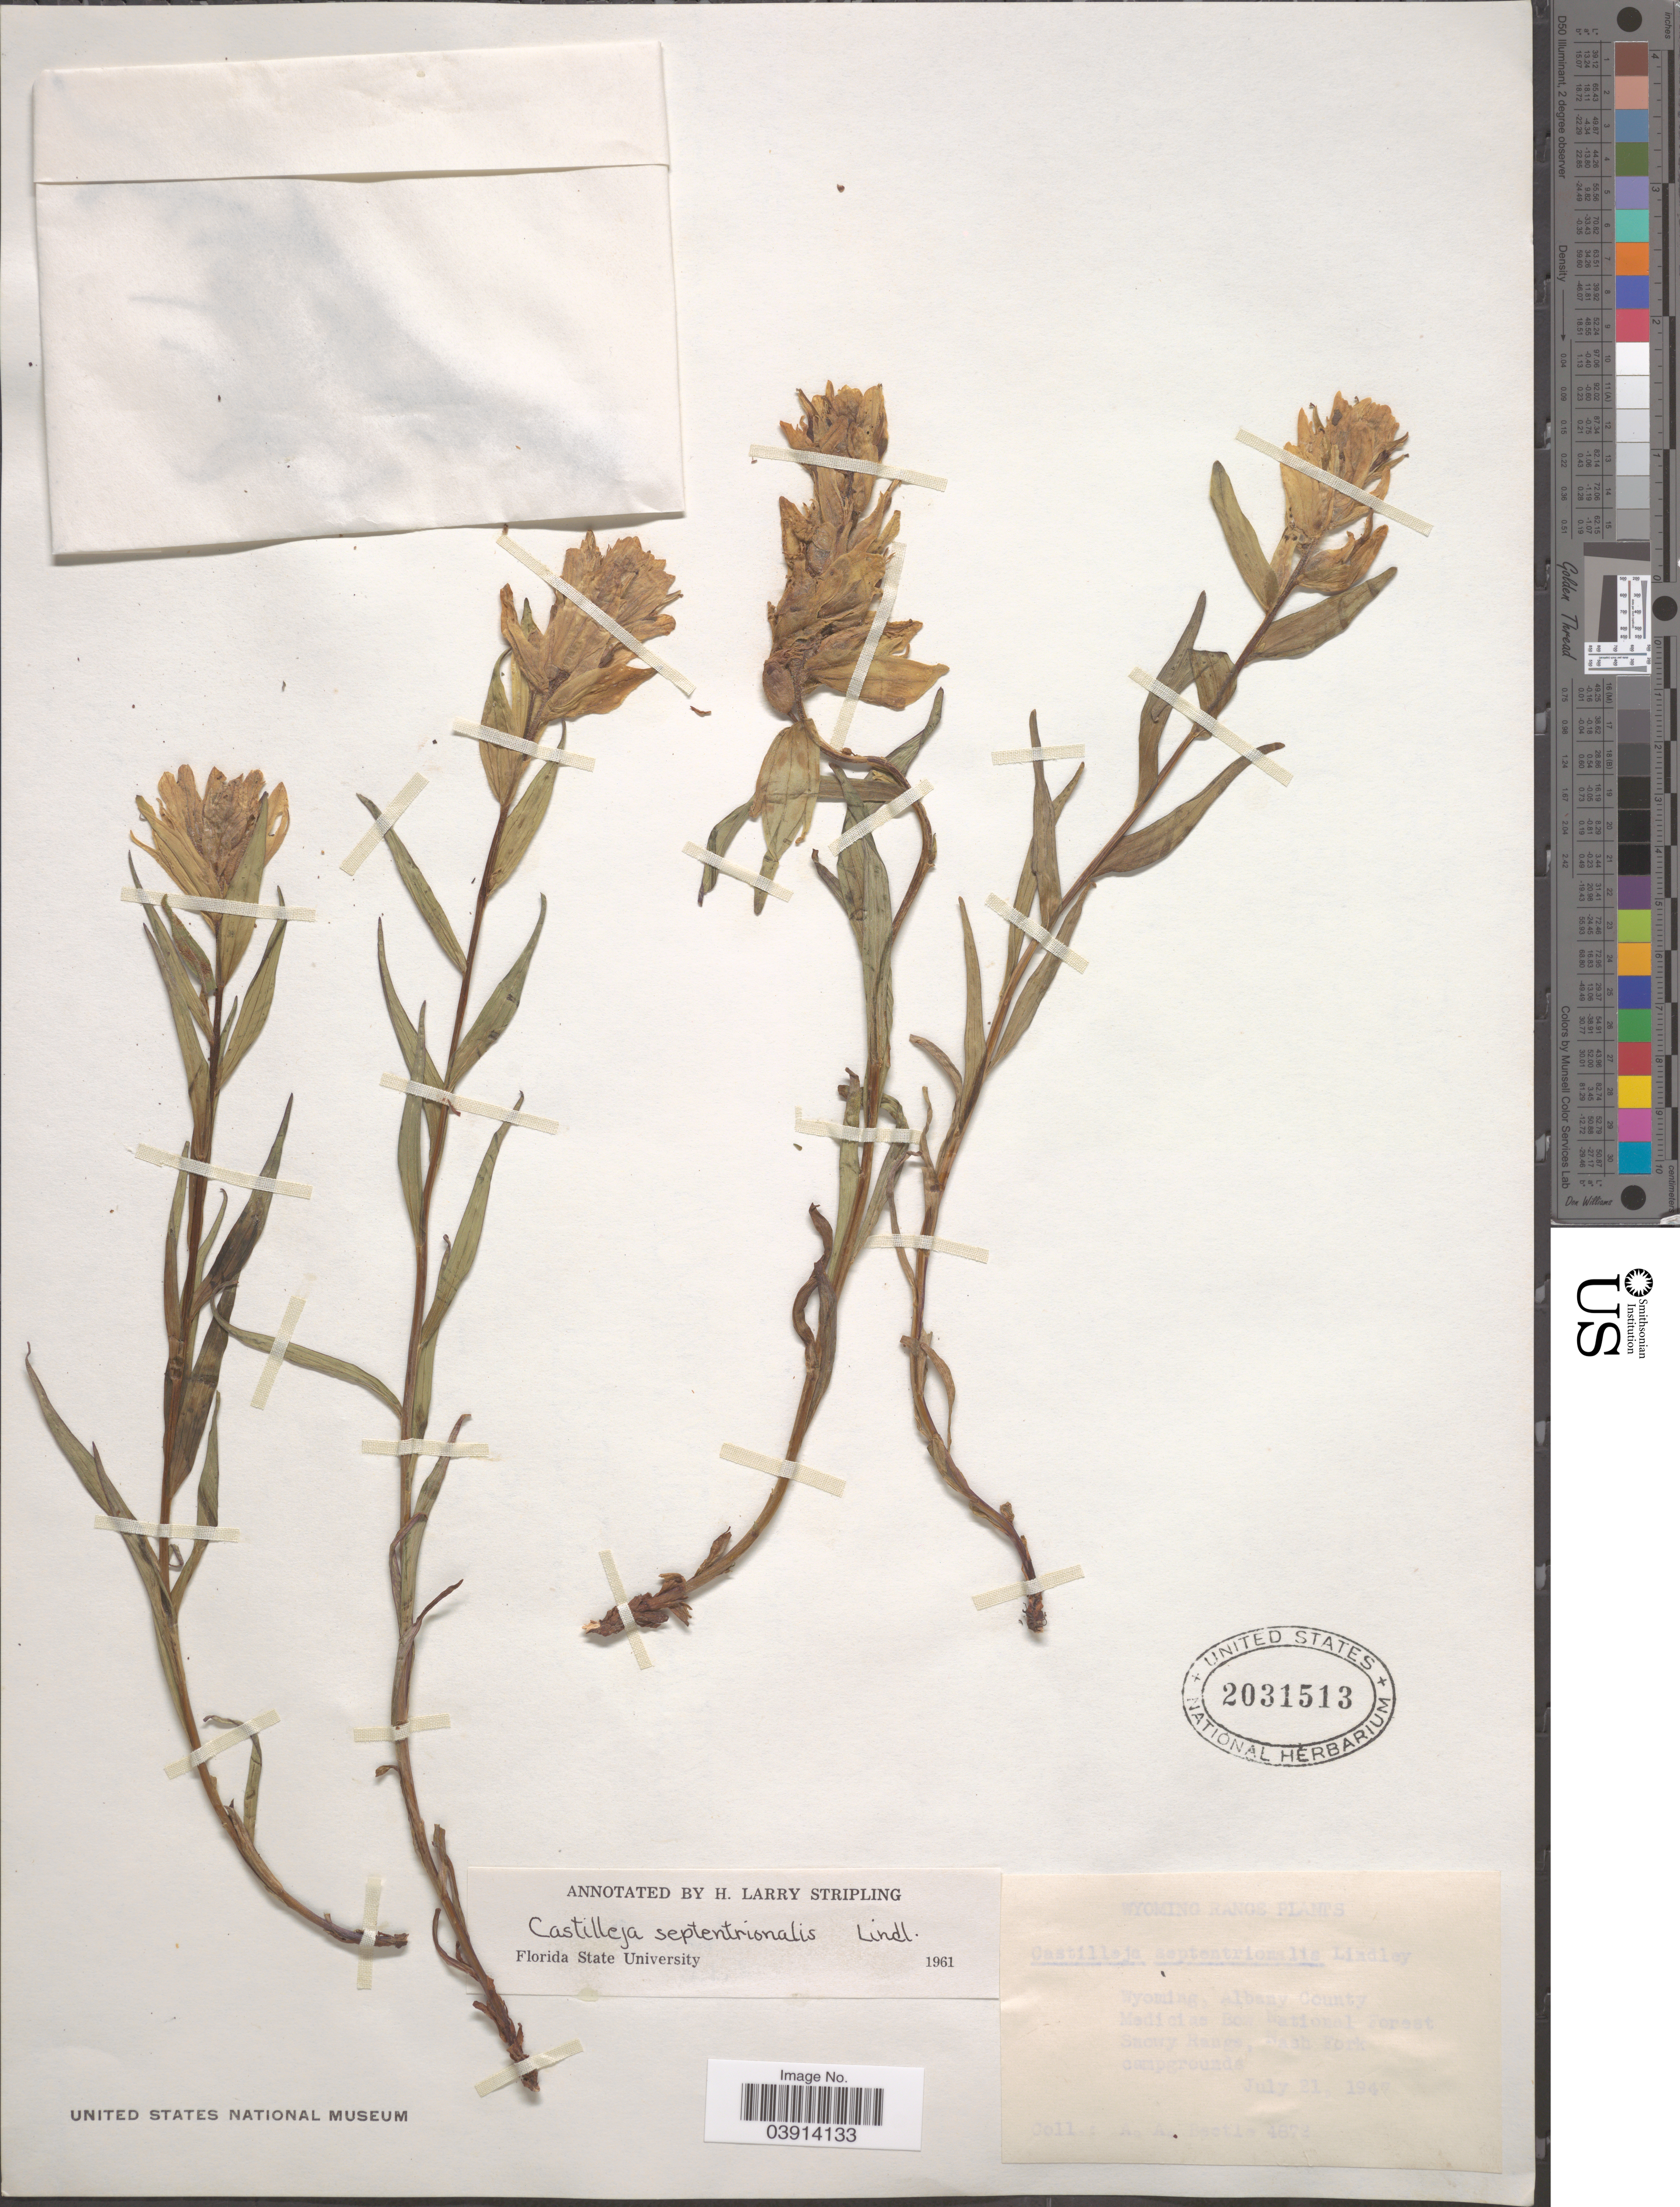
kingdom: Plantae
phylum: Tracheophyta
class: Magnoliopsida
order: Lamiales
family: Orobanchaceae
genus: Castilleja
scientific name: Castilleja septentrionalis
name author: Lindl.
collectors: A. A. Beetle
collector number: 4672*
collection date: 1947-07-21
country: United States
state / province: Wyoming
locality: Wyoming Range. Albany County. Medicine Box National Forest, Snowy Range, Nash Fork campgrounds.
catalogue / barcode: US 2031513